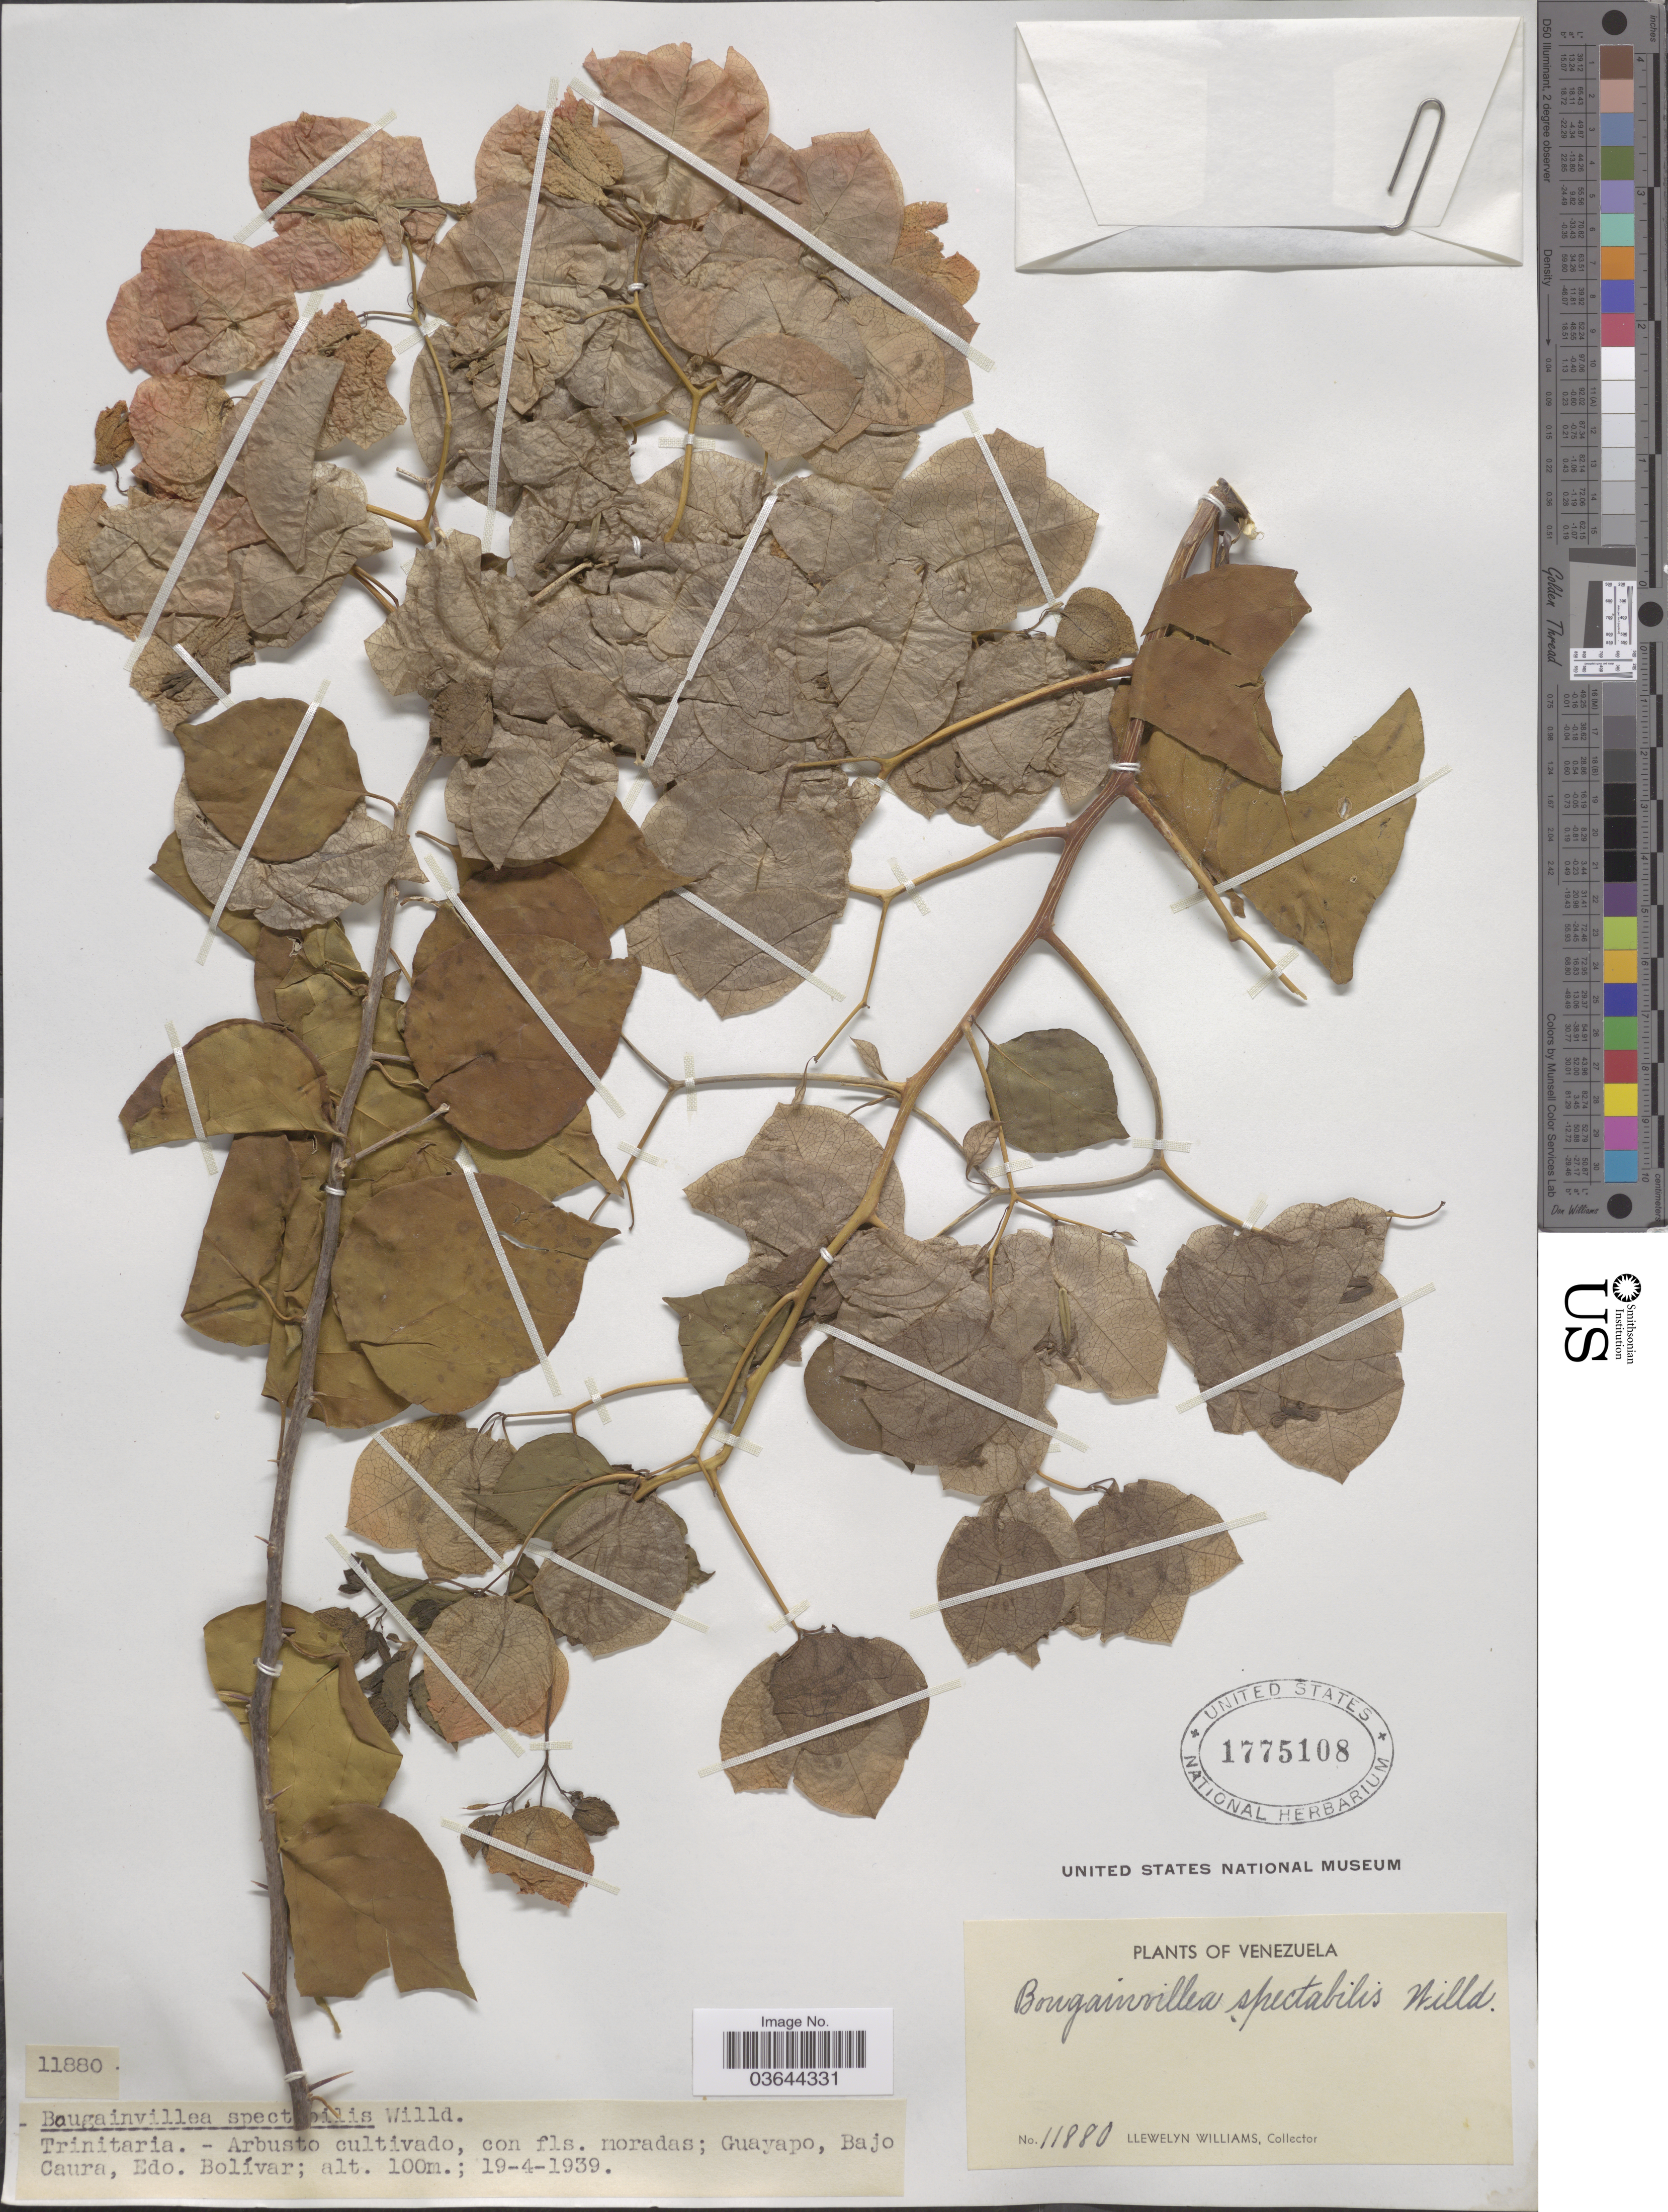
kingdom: Plantae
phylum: Tracheophyta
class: Magnoliopsida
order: Caryophyllales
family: Nyctaginaceae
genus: Bougainvillea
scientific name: Bougainvillea glabra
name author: Choisy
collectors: Ll. Williams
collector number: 11880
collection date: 1939-04-19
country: Venezuela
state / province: Bolivar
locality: Guayapo, Bajo Caura.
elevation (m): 100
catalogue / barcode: US 1775108